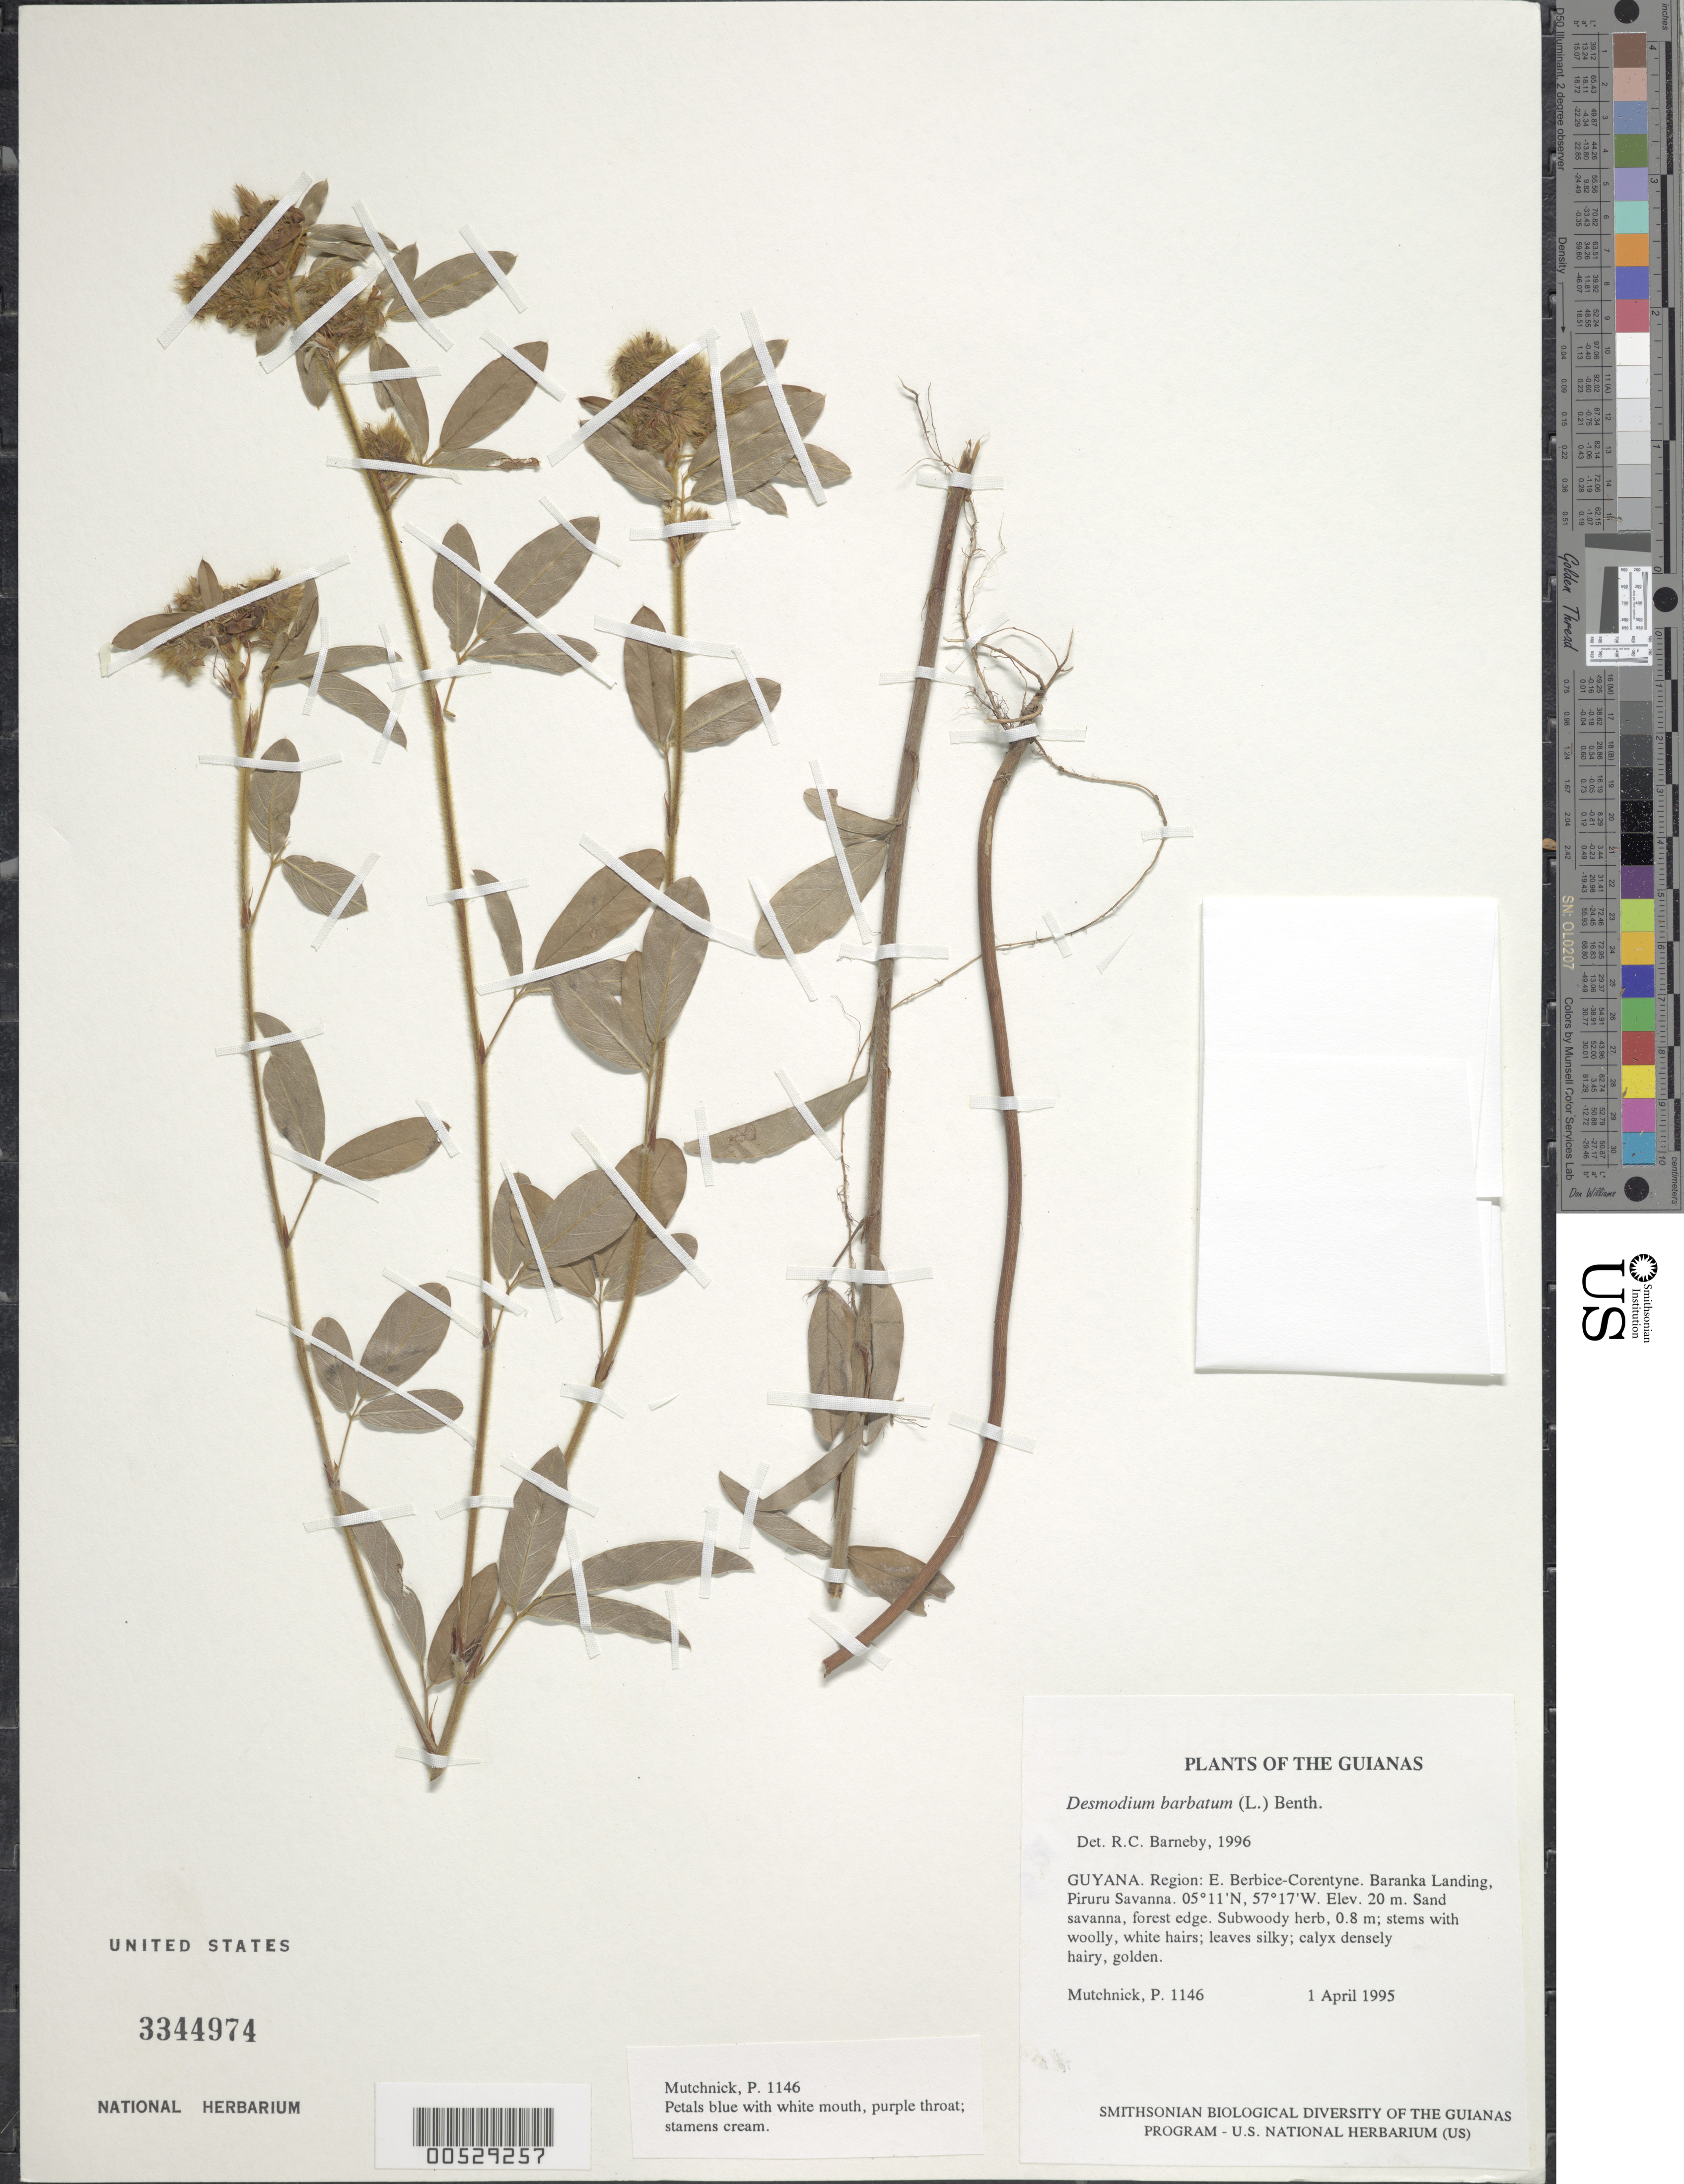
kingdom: Plantae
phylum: Tracheophyta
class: Magnoliopsida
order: Fabales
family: Fabaceae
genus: Grona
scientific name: Grona barbata var. barbata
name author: (L.) H. Ohashi & K. Ohashi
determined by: Strong, Mark T., (BOT), Smithsonian Institution - National Museum of Natural History (UNITED STATES)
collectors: P. Mutchnick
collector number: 1146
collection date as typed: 1 April 1995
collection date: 1995-04-01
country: Guyana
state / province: E. Berbice-Corentyne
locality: Baranka Landing, Piruru Savanna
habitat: Sand savanna, forest edge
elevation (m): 20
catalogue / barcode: US 3344974